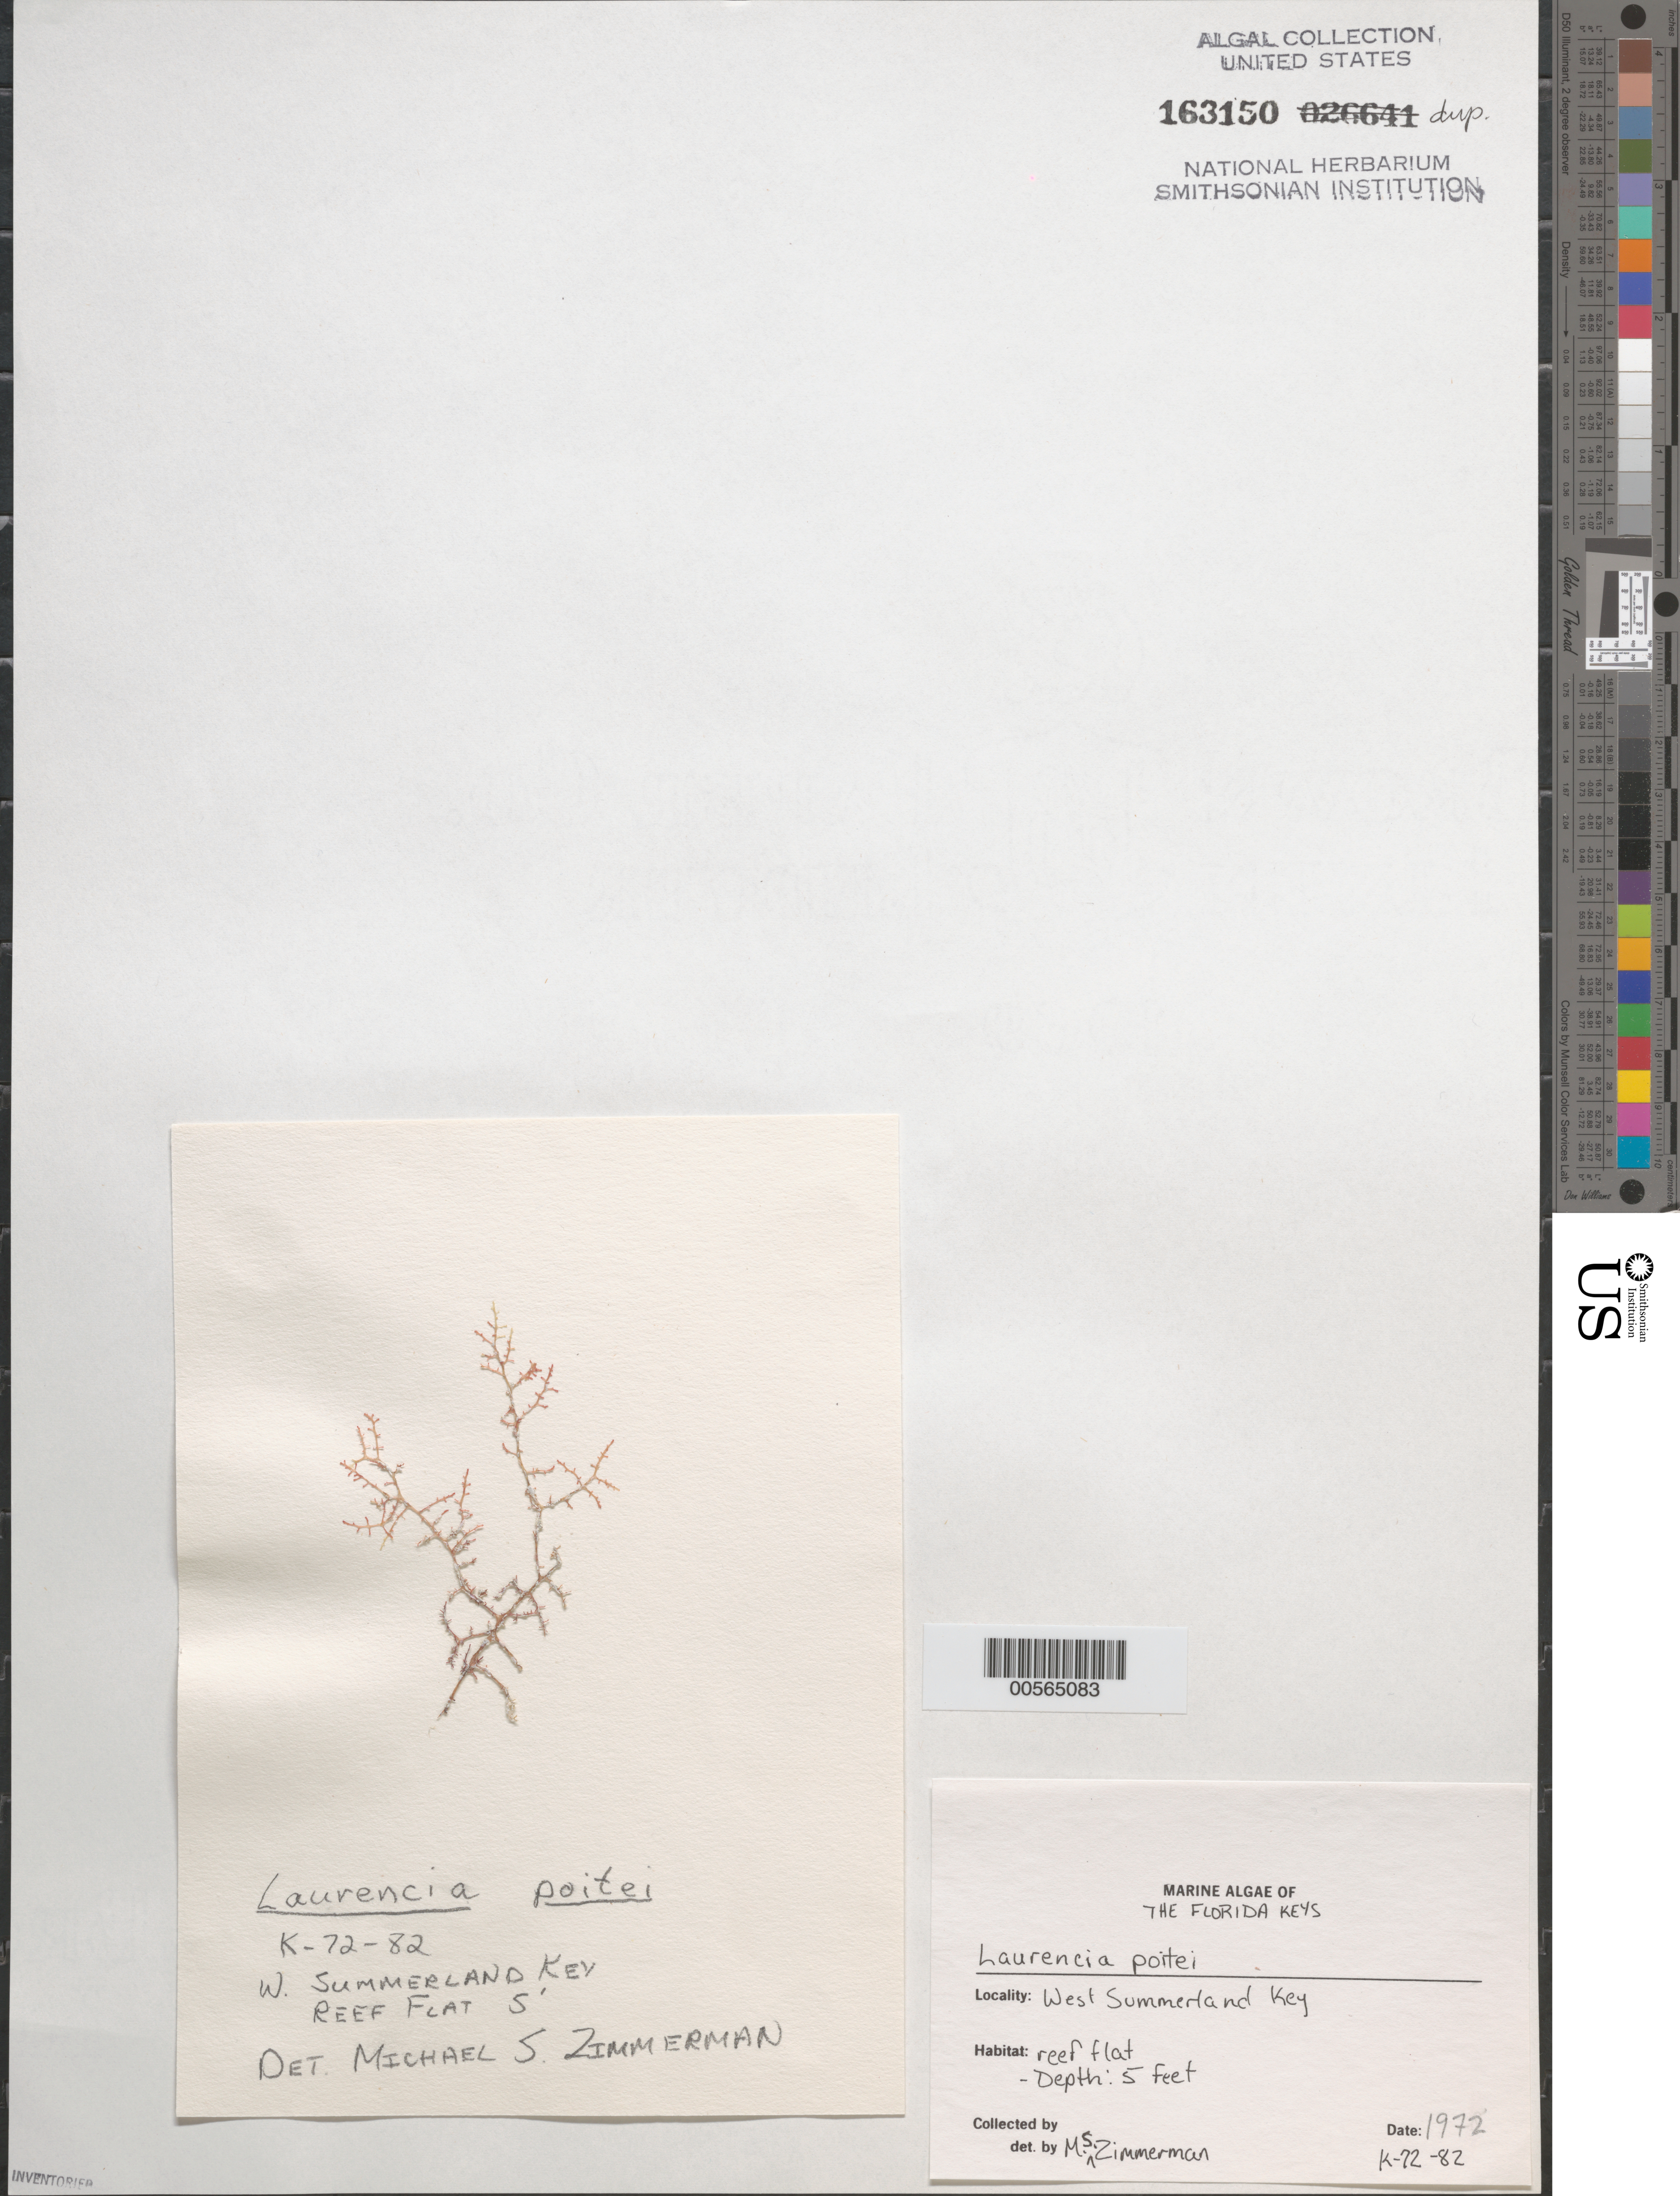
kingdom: Plantae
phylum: Rhodophyta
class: Florideophyceae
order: Ceramiales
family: Rhodomelaceae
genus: Yuzurua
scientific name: Yuzurua poiteaui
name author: (J.V.Lamouroux) Martin-Lescanne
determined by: Brooks, B. L., (BOT), Smithsonian Institution - National Museum of Natural History (UNITED STATES)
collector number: K-72-82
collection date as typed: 1972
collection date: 1972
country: United States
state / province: Florida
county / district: Monroe County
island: West Summerland Key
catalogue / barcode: US 163150